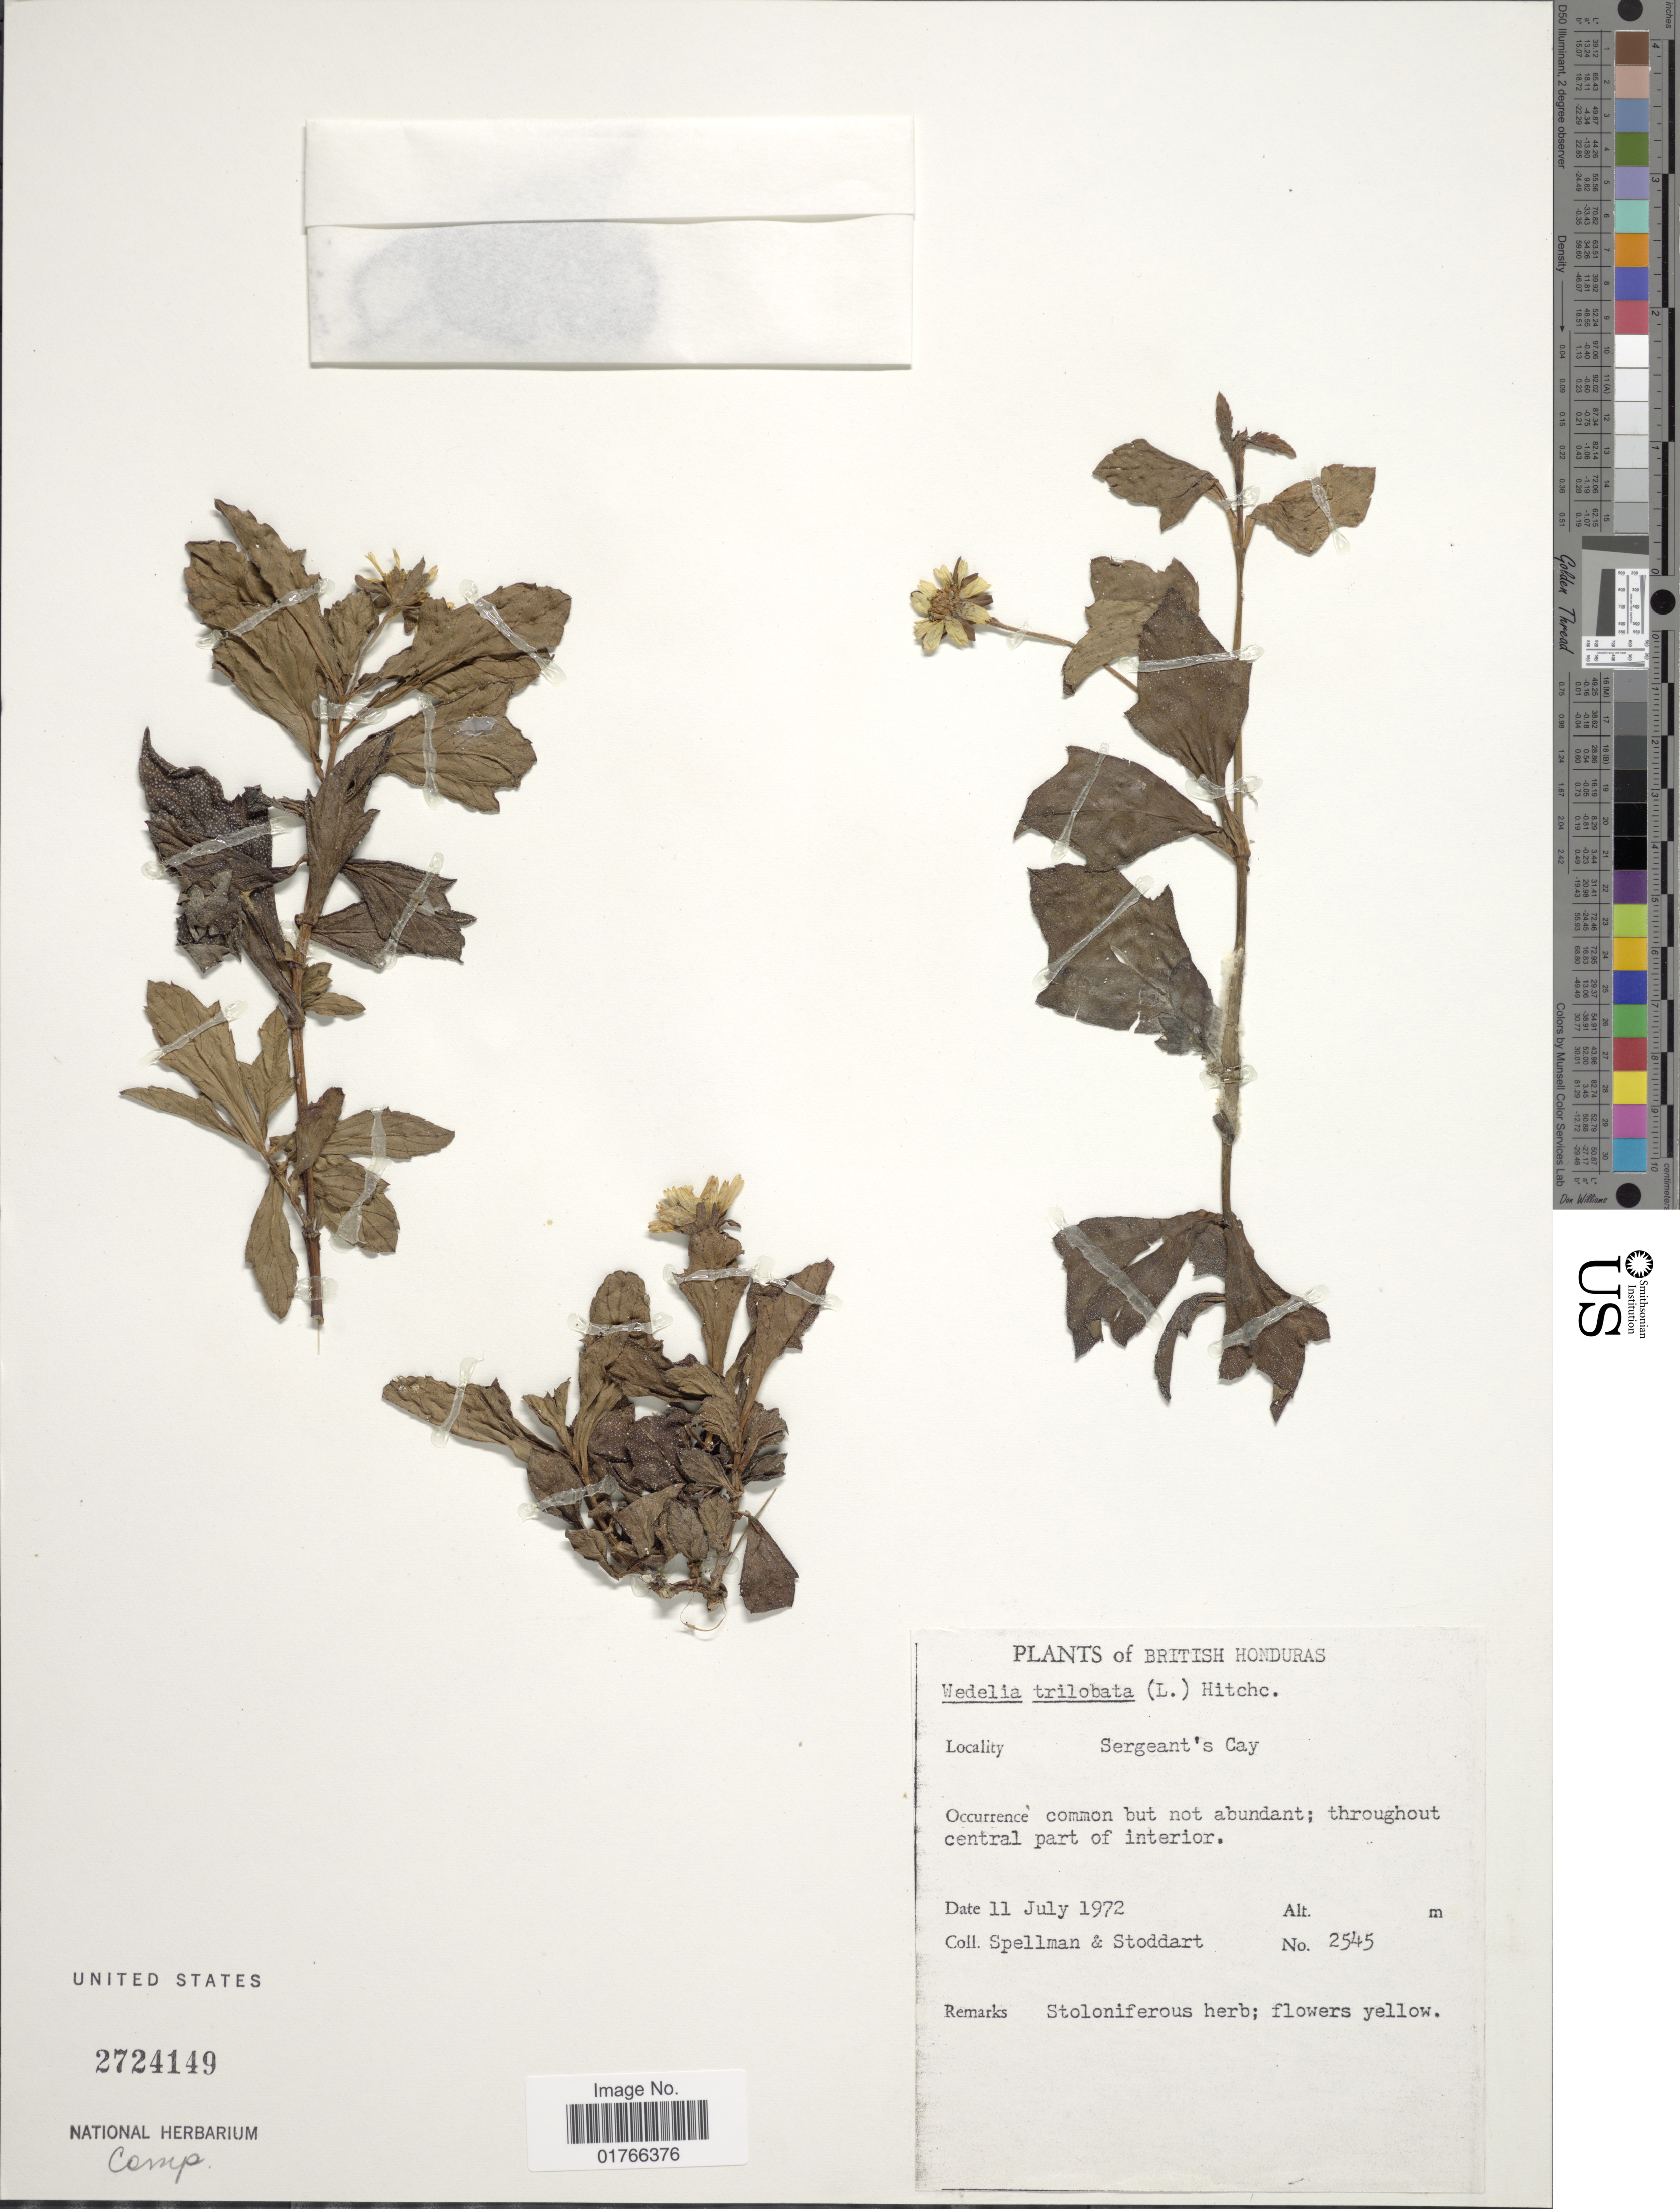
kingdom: Plantae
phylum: Tracheophyta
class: Magnoliopsida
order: Asterales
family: Asteraceae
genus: Sphagneticola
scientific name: Sphagneticola trilobata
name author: (L.) Pruski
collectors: Spellman, -- & -. Stoddart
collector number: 2545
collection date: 1972-07-11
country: Belize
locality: British Honduras, Sergeant's Cay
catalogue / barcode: US 2724149